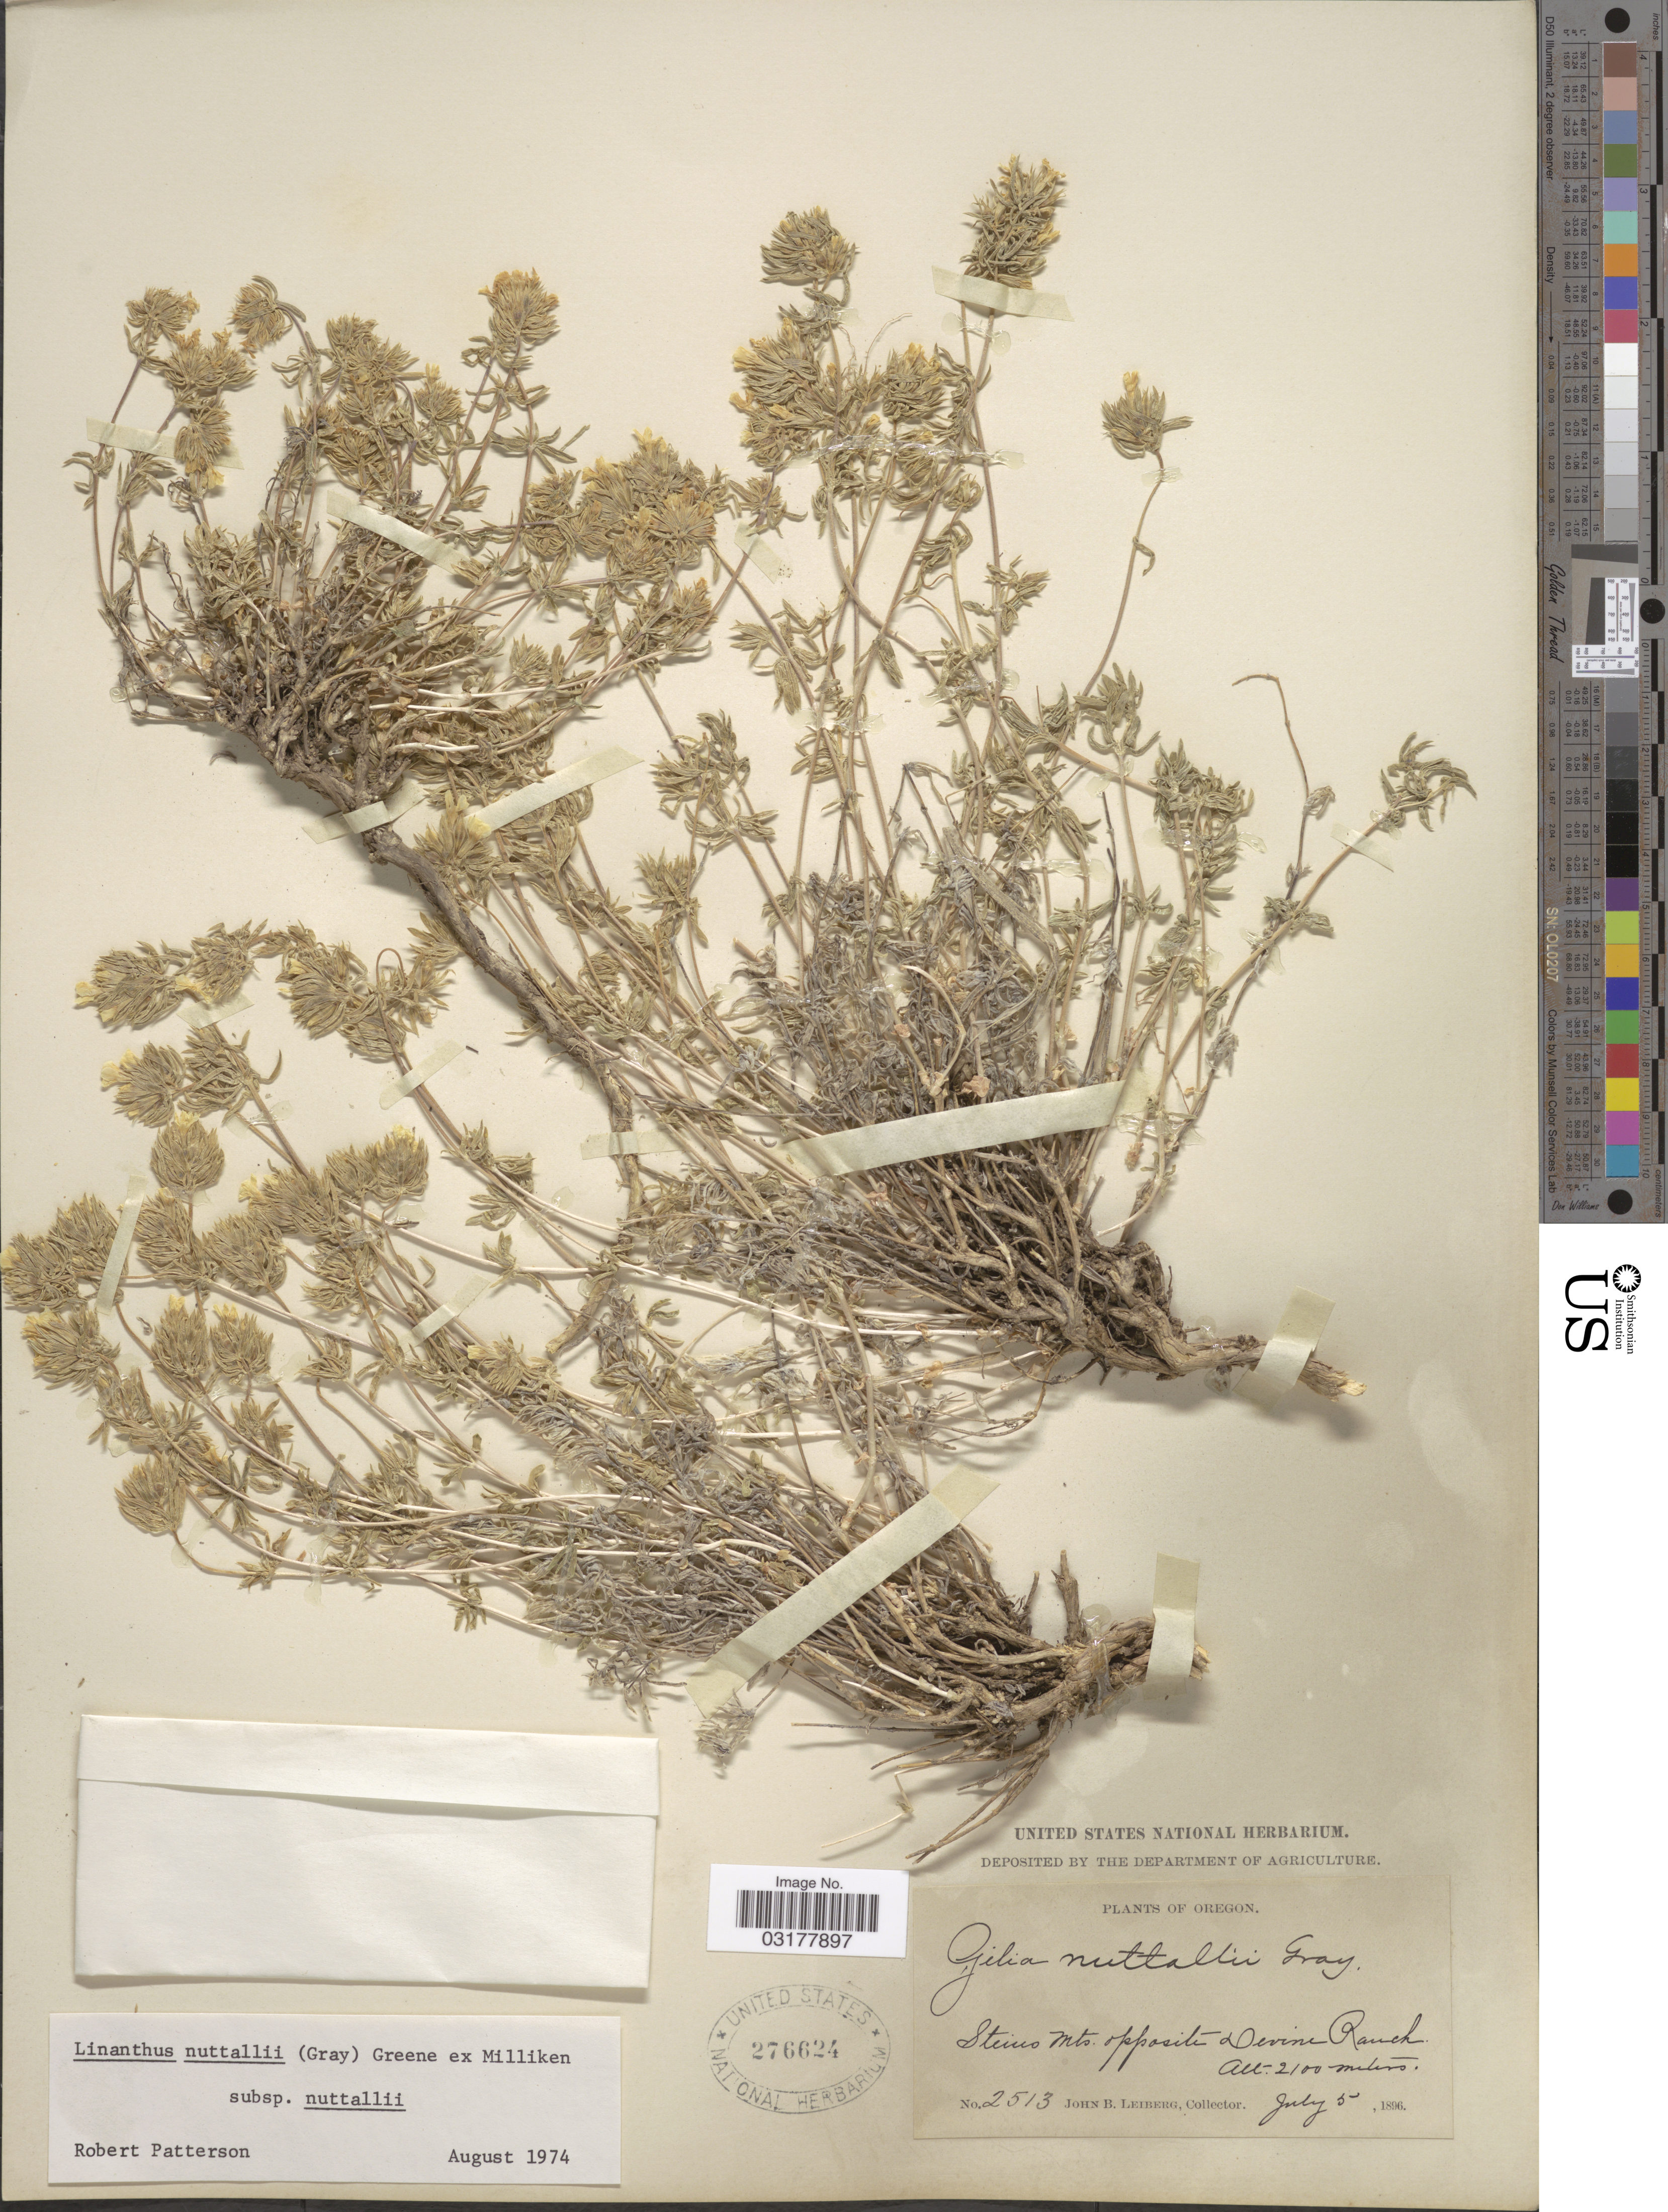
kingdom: Plantae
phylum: Tracheophyta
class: Magnoliopsida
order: Ericales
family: Polemoniaceae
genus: Leptosiphon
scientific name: Leptosiphon nuttallii subsp. nuttallii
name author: (A. Gray) J.M. Porter & L.A. Johnson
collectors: J. B. Leiberg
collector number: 2513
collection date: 1896-07-05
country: United States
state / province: Oregon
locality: Steino Mts. opposite Devine Ranch.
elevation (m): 2100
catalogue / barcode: US 276624